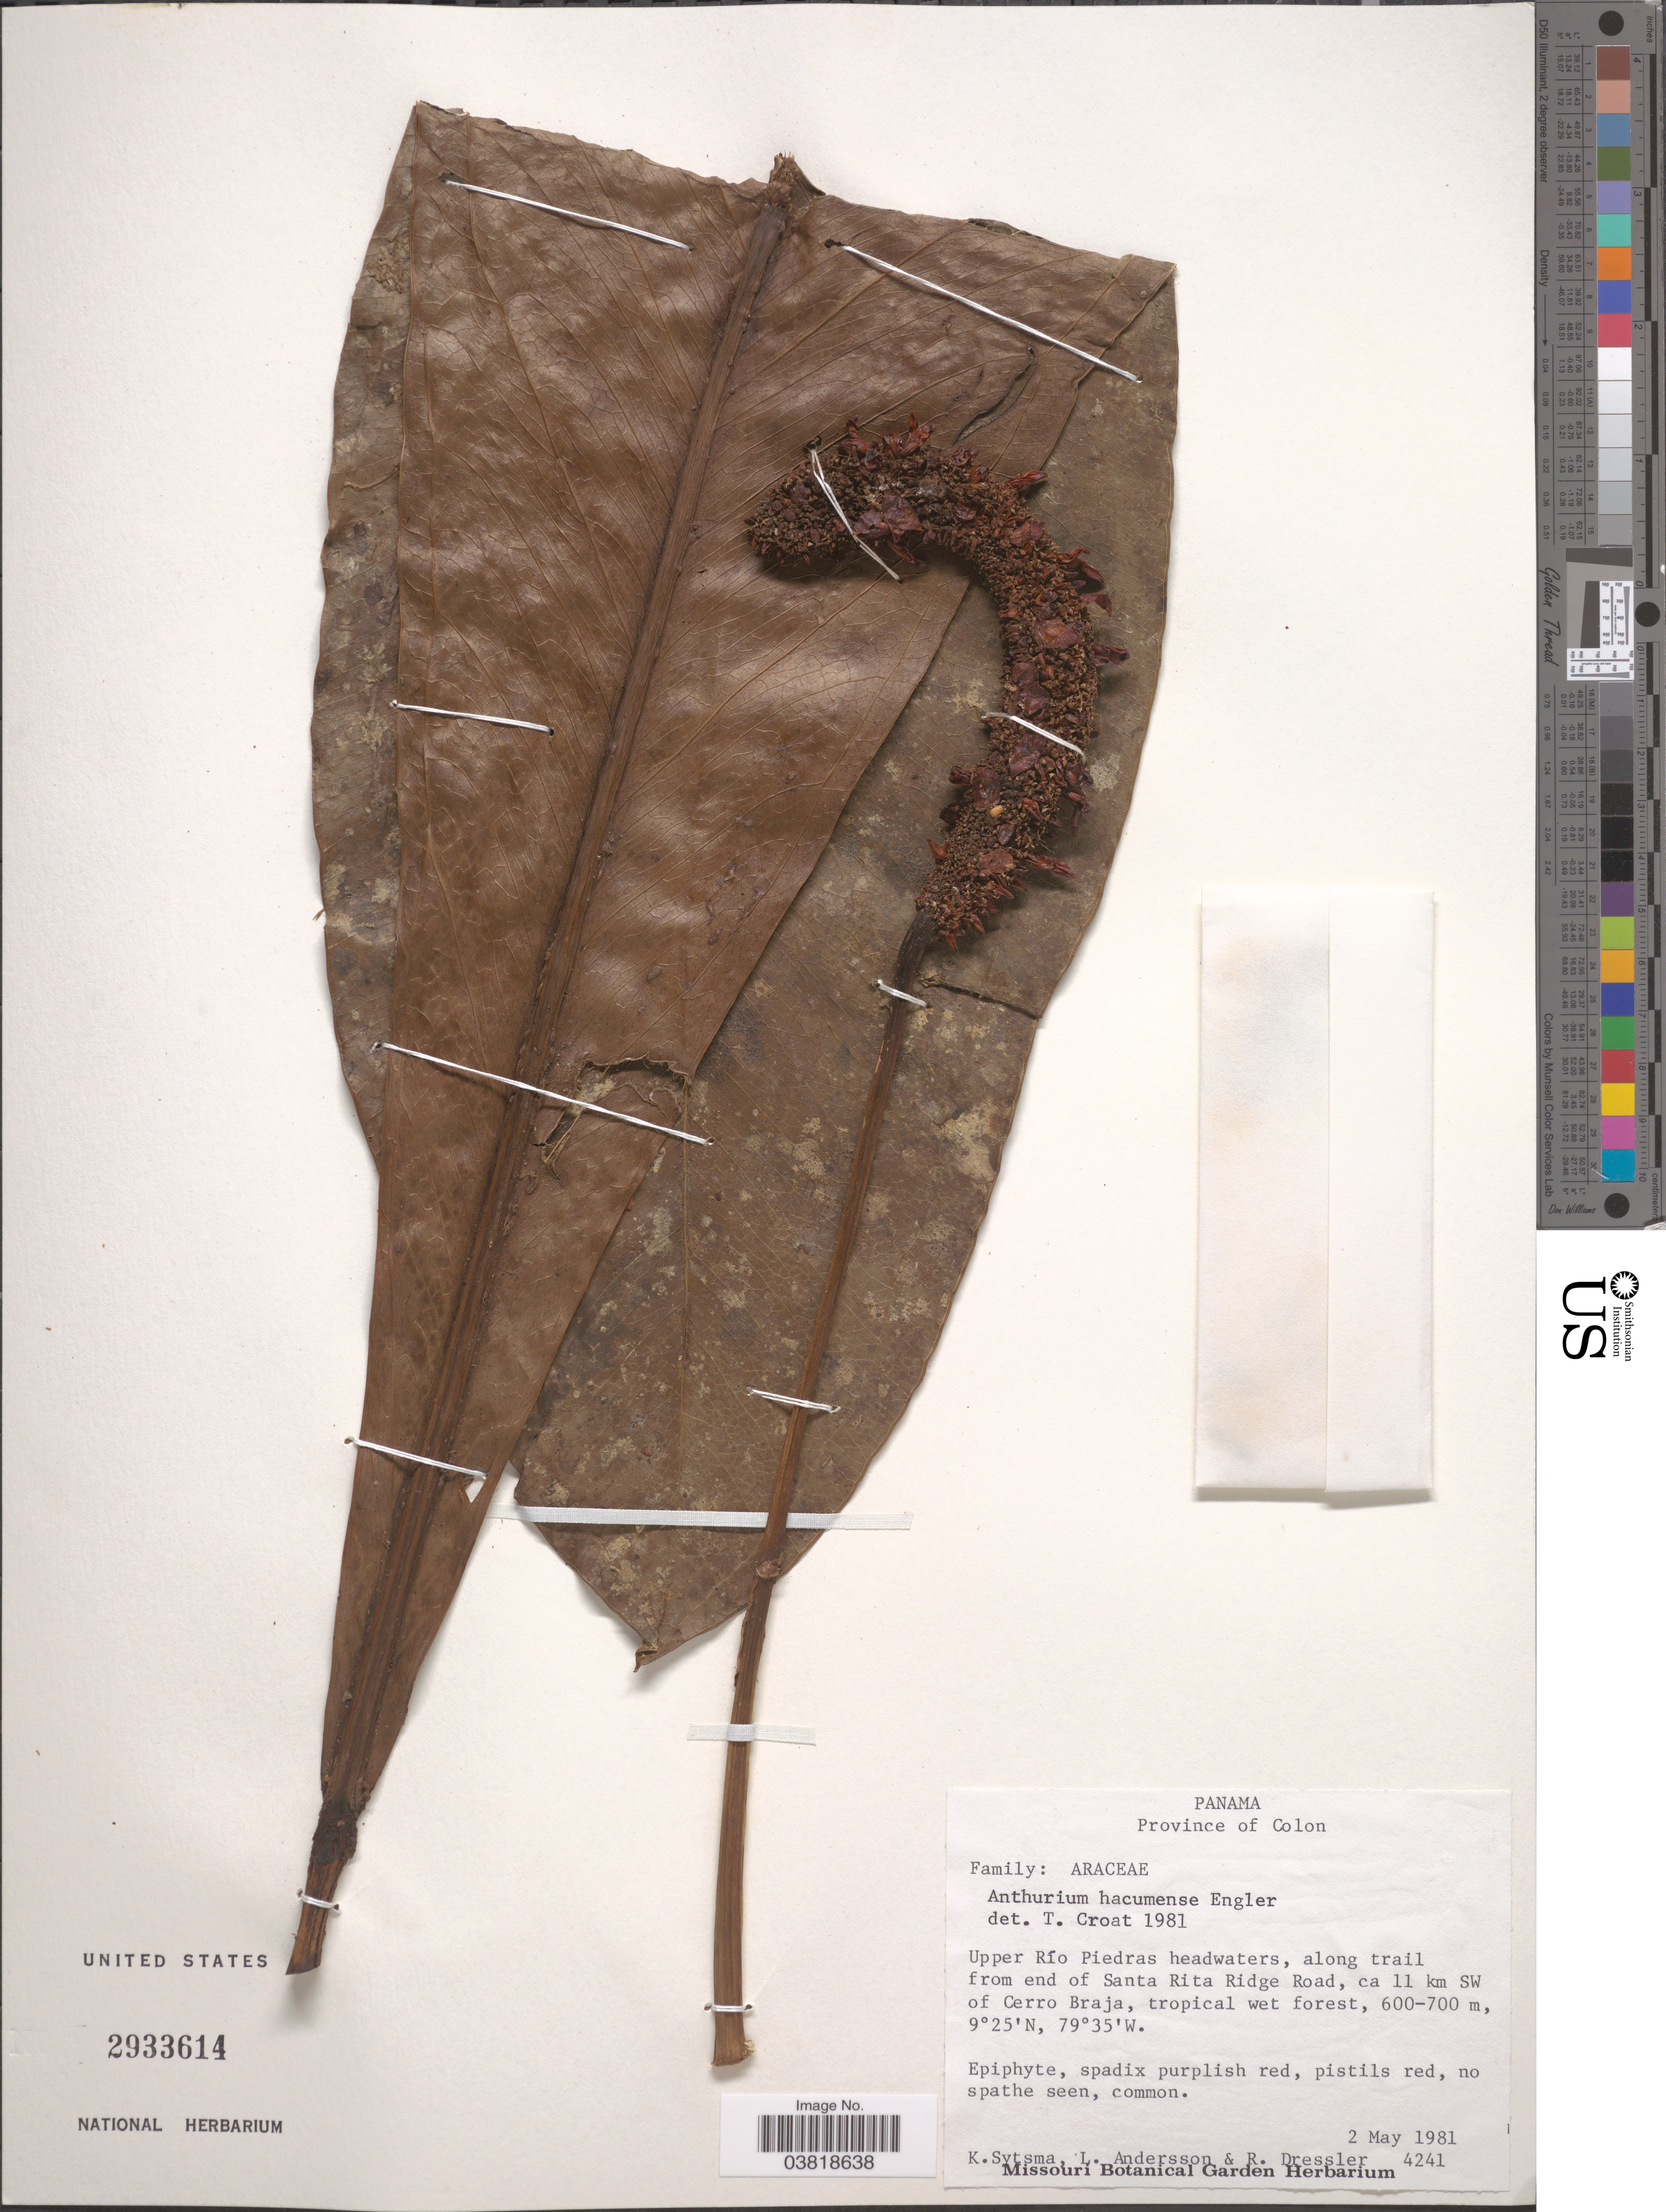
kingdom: Plantae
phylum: Tracheophyta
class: Liliopsida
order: Alismatales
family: Araceae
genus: Anthurium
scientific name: Anthurium hacumense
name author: Engl.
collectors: K. J. Sytsma, L. Andersson & R. Dressler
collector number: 4241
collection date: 1981-05-02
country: Panama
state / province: Colón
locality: Upper Río Piedras headwaters, along trail from end of Santa Rita Ridge Road, ca 11 km SW of Cerro Braja.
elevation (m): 600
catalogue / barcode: US 2933614